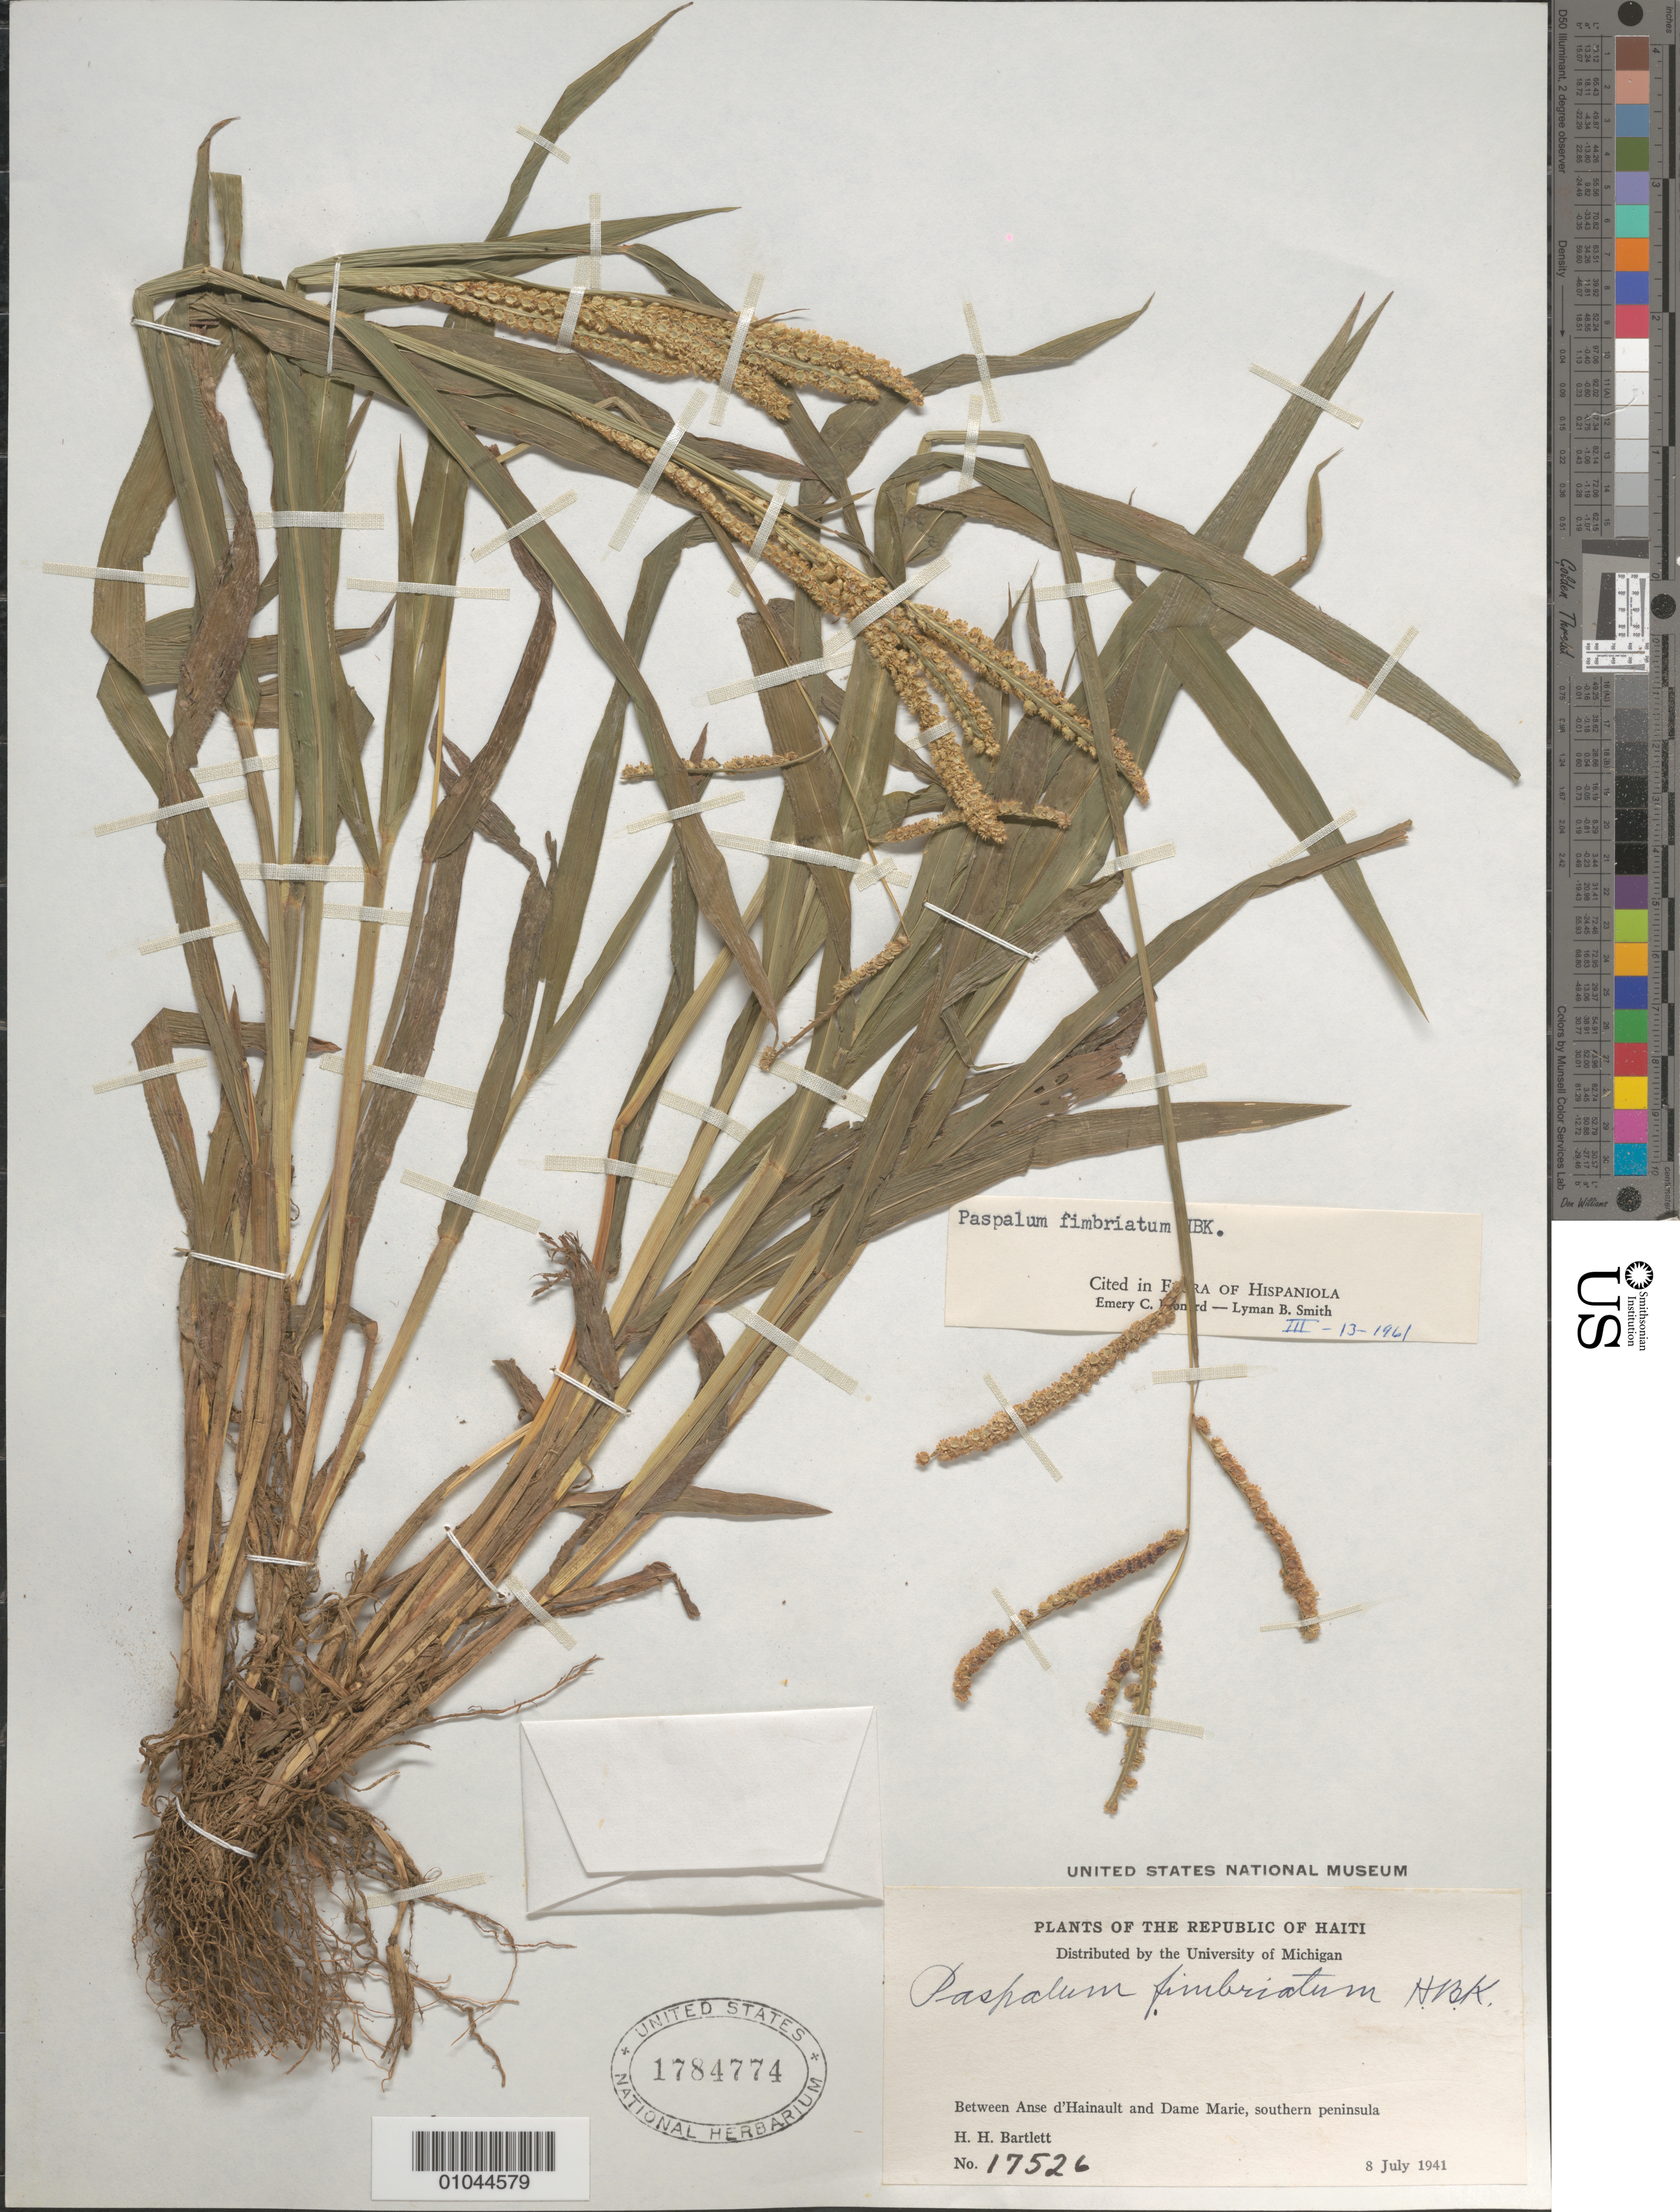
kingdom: Plantae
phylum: Tracheophyta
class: Liliopsida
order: Poales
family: Poaceae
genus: Paspalum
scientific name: Paspalum fimbriatum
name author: Kunth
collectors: H. H. Bartlett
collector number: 17526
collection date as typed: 08 Jul 1941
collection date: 1941-07-08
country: Haiti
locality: Between Anse d'Hainault and Dame Marie, southern peninsula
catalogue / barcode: US 1784774